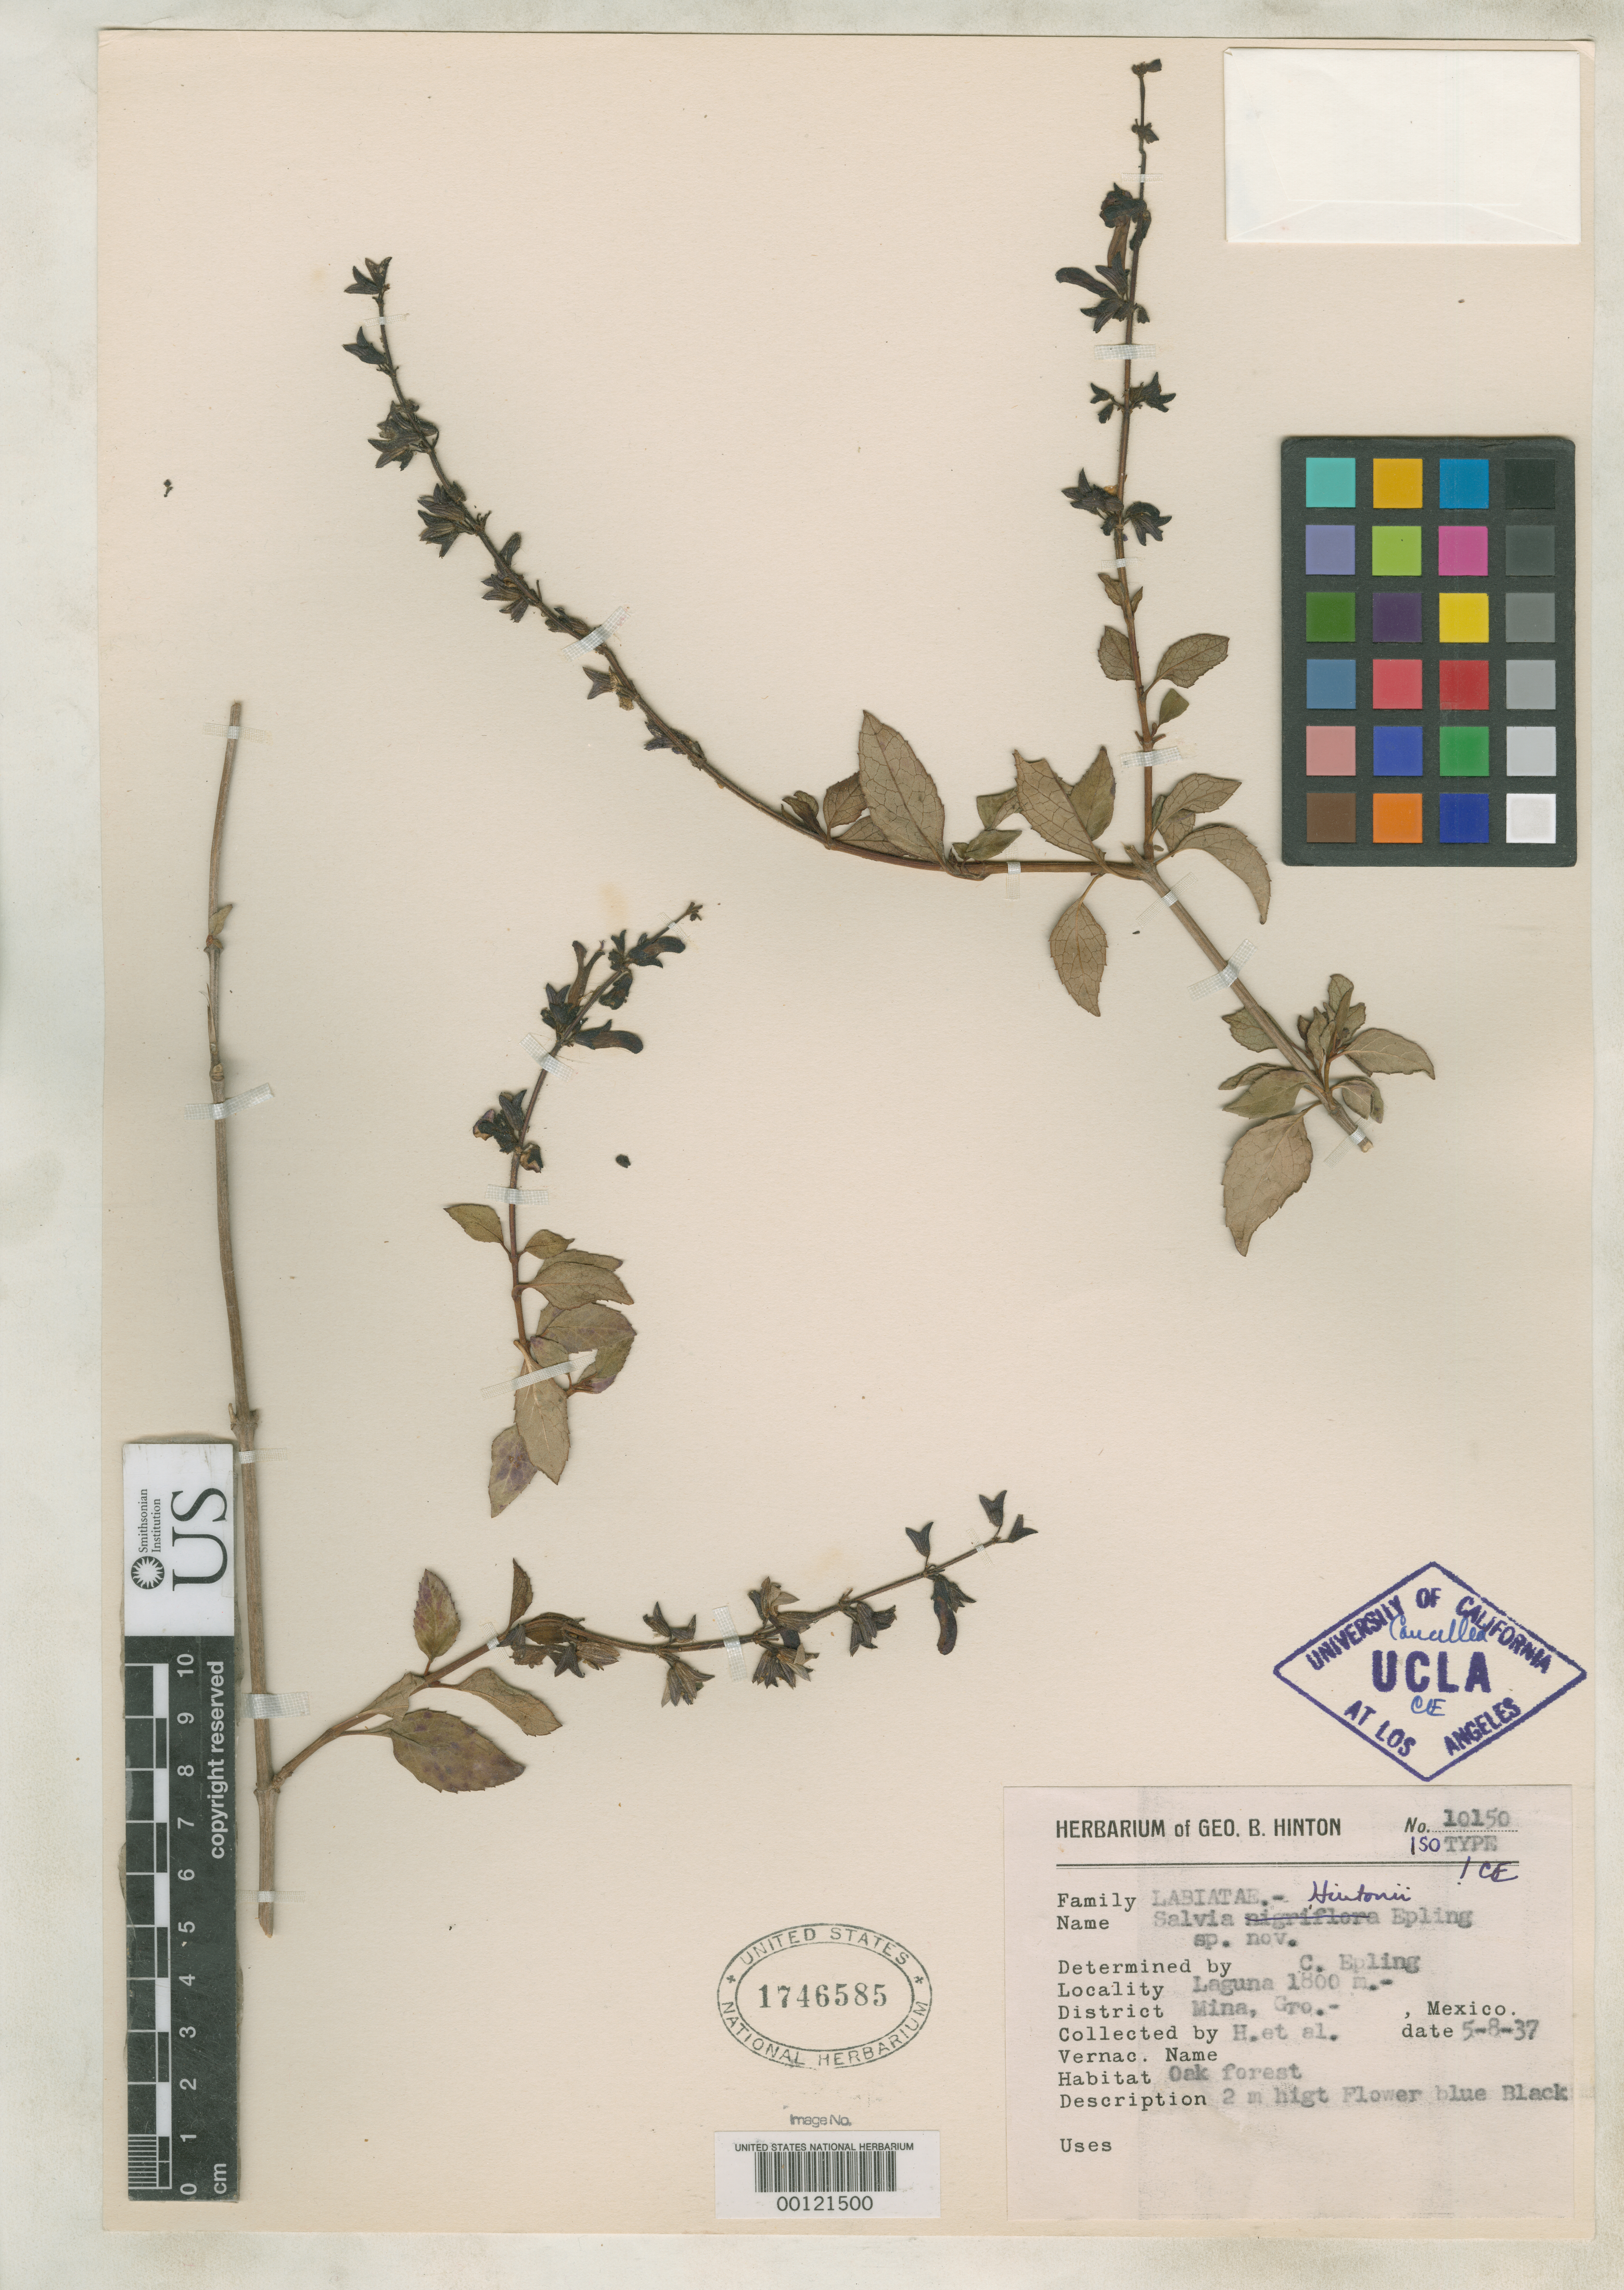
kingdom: Plantae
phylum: Tracheophyta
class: Magnoliopsida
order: Lamiales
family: Lamiaceae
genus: Salvia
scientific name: Salvia hintonii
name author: Epling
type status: Isotype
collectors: G. B. Hinton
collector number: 10150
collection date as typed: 05 Aug 1937 or 08 May 1937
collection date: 1937-05-08 or 1937-08-05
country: Mexico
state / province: Guerrero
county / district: Mina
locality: Laguna.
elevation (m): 1800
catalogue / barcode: US 1746585